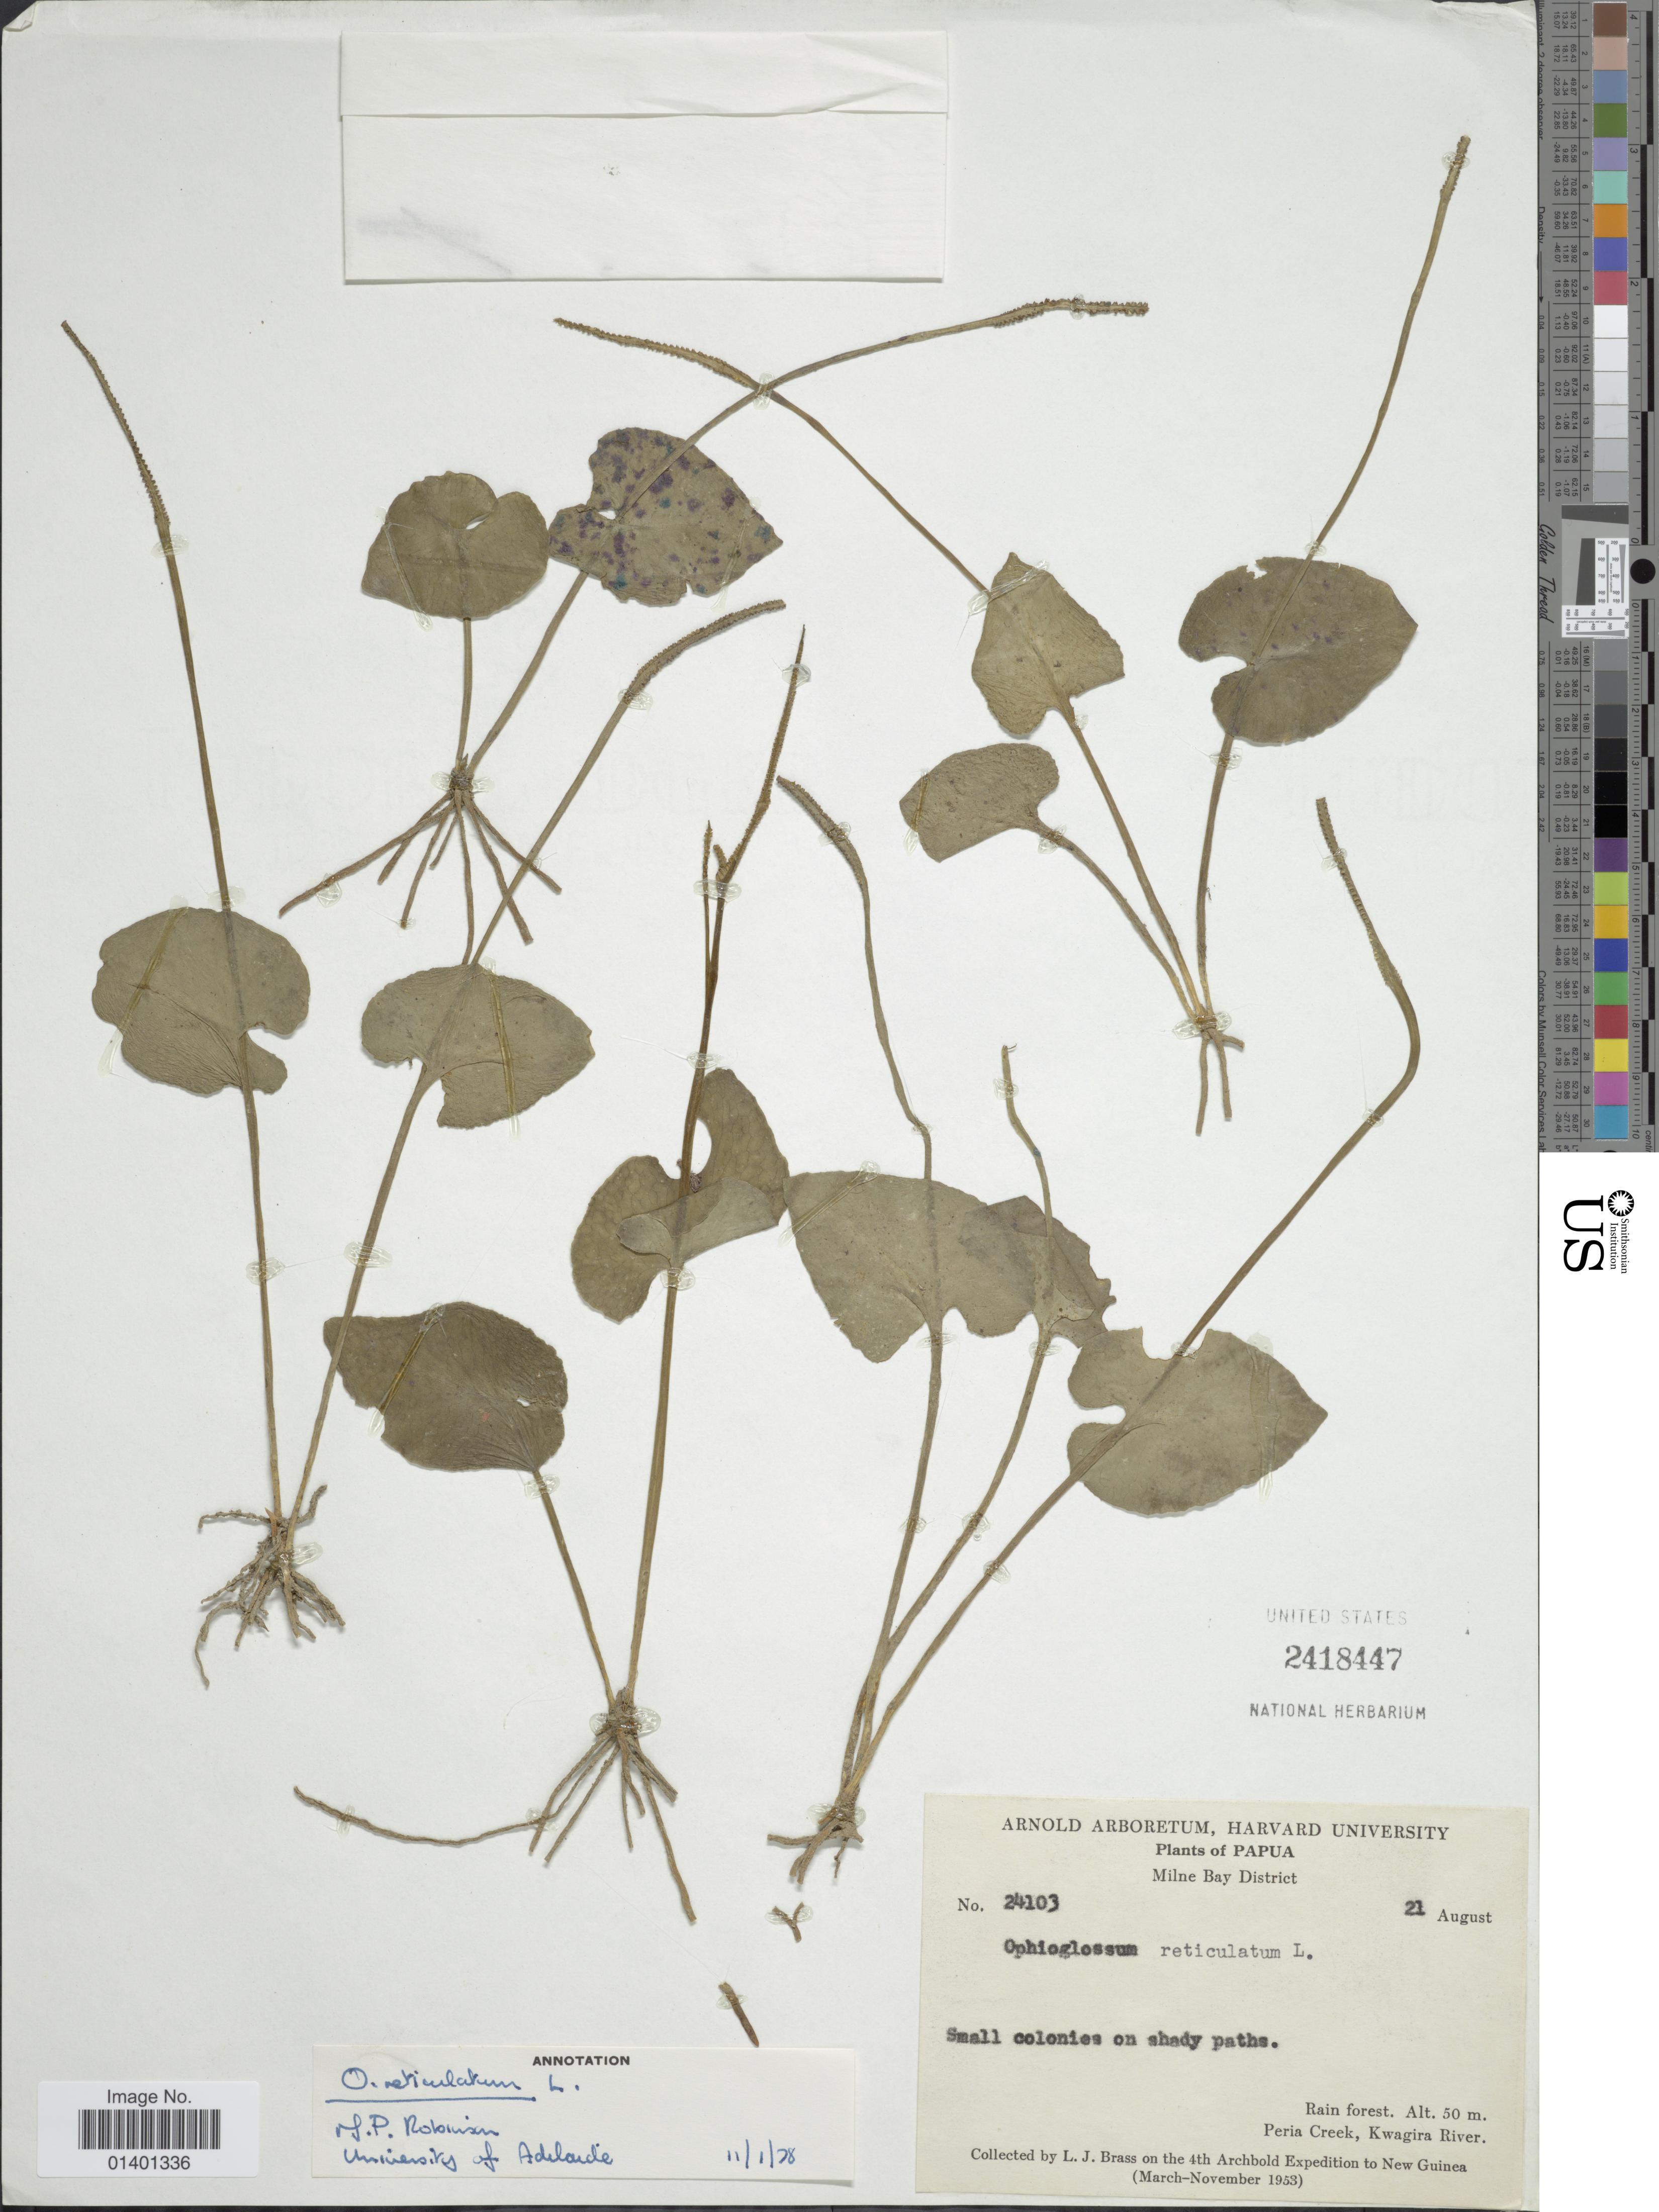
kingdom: Plantae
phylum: Tracheophyta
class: Polypodiopsida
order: Ophioglossales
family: Ophioglossaceae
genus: Ophioglossum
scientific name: Ophioglossum reticulatum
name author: L.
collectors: L. J. Brass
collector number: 24103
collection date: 1953-08-21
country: Papua New Guinea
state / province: Milne Bay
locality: Peria Creek, Kwagira River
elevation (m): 50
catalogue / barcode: US 2418447